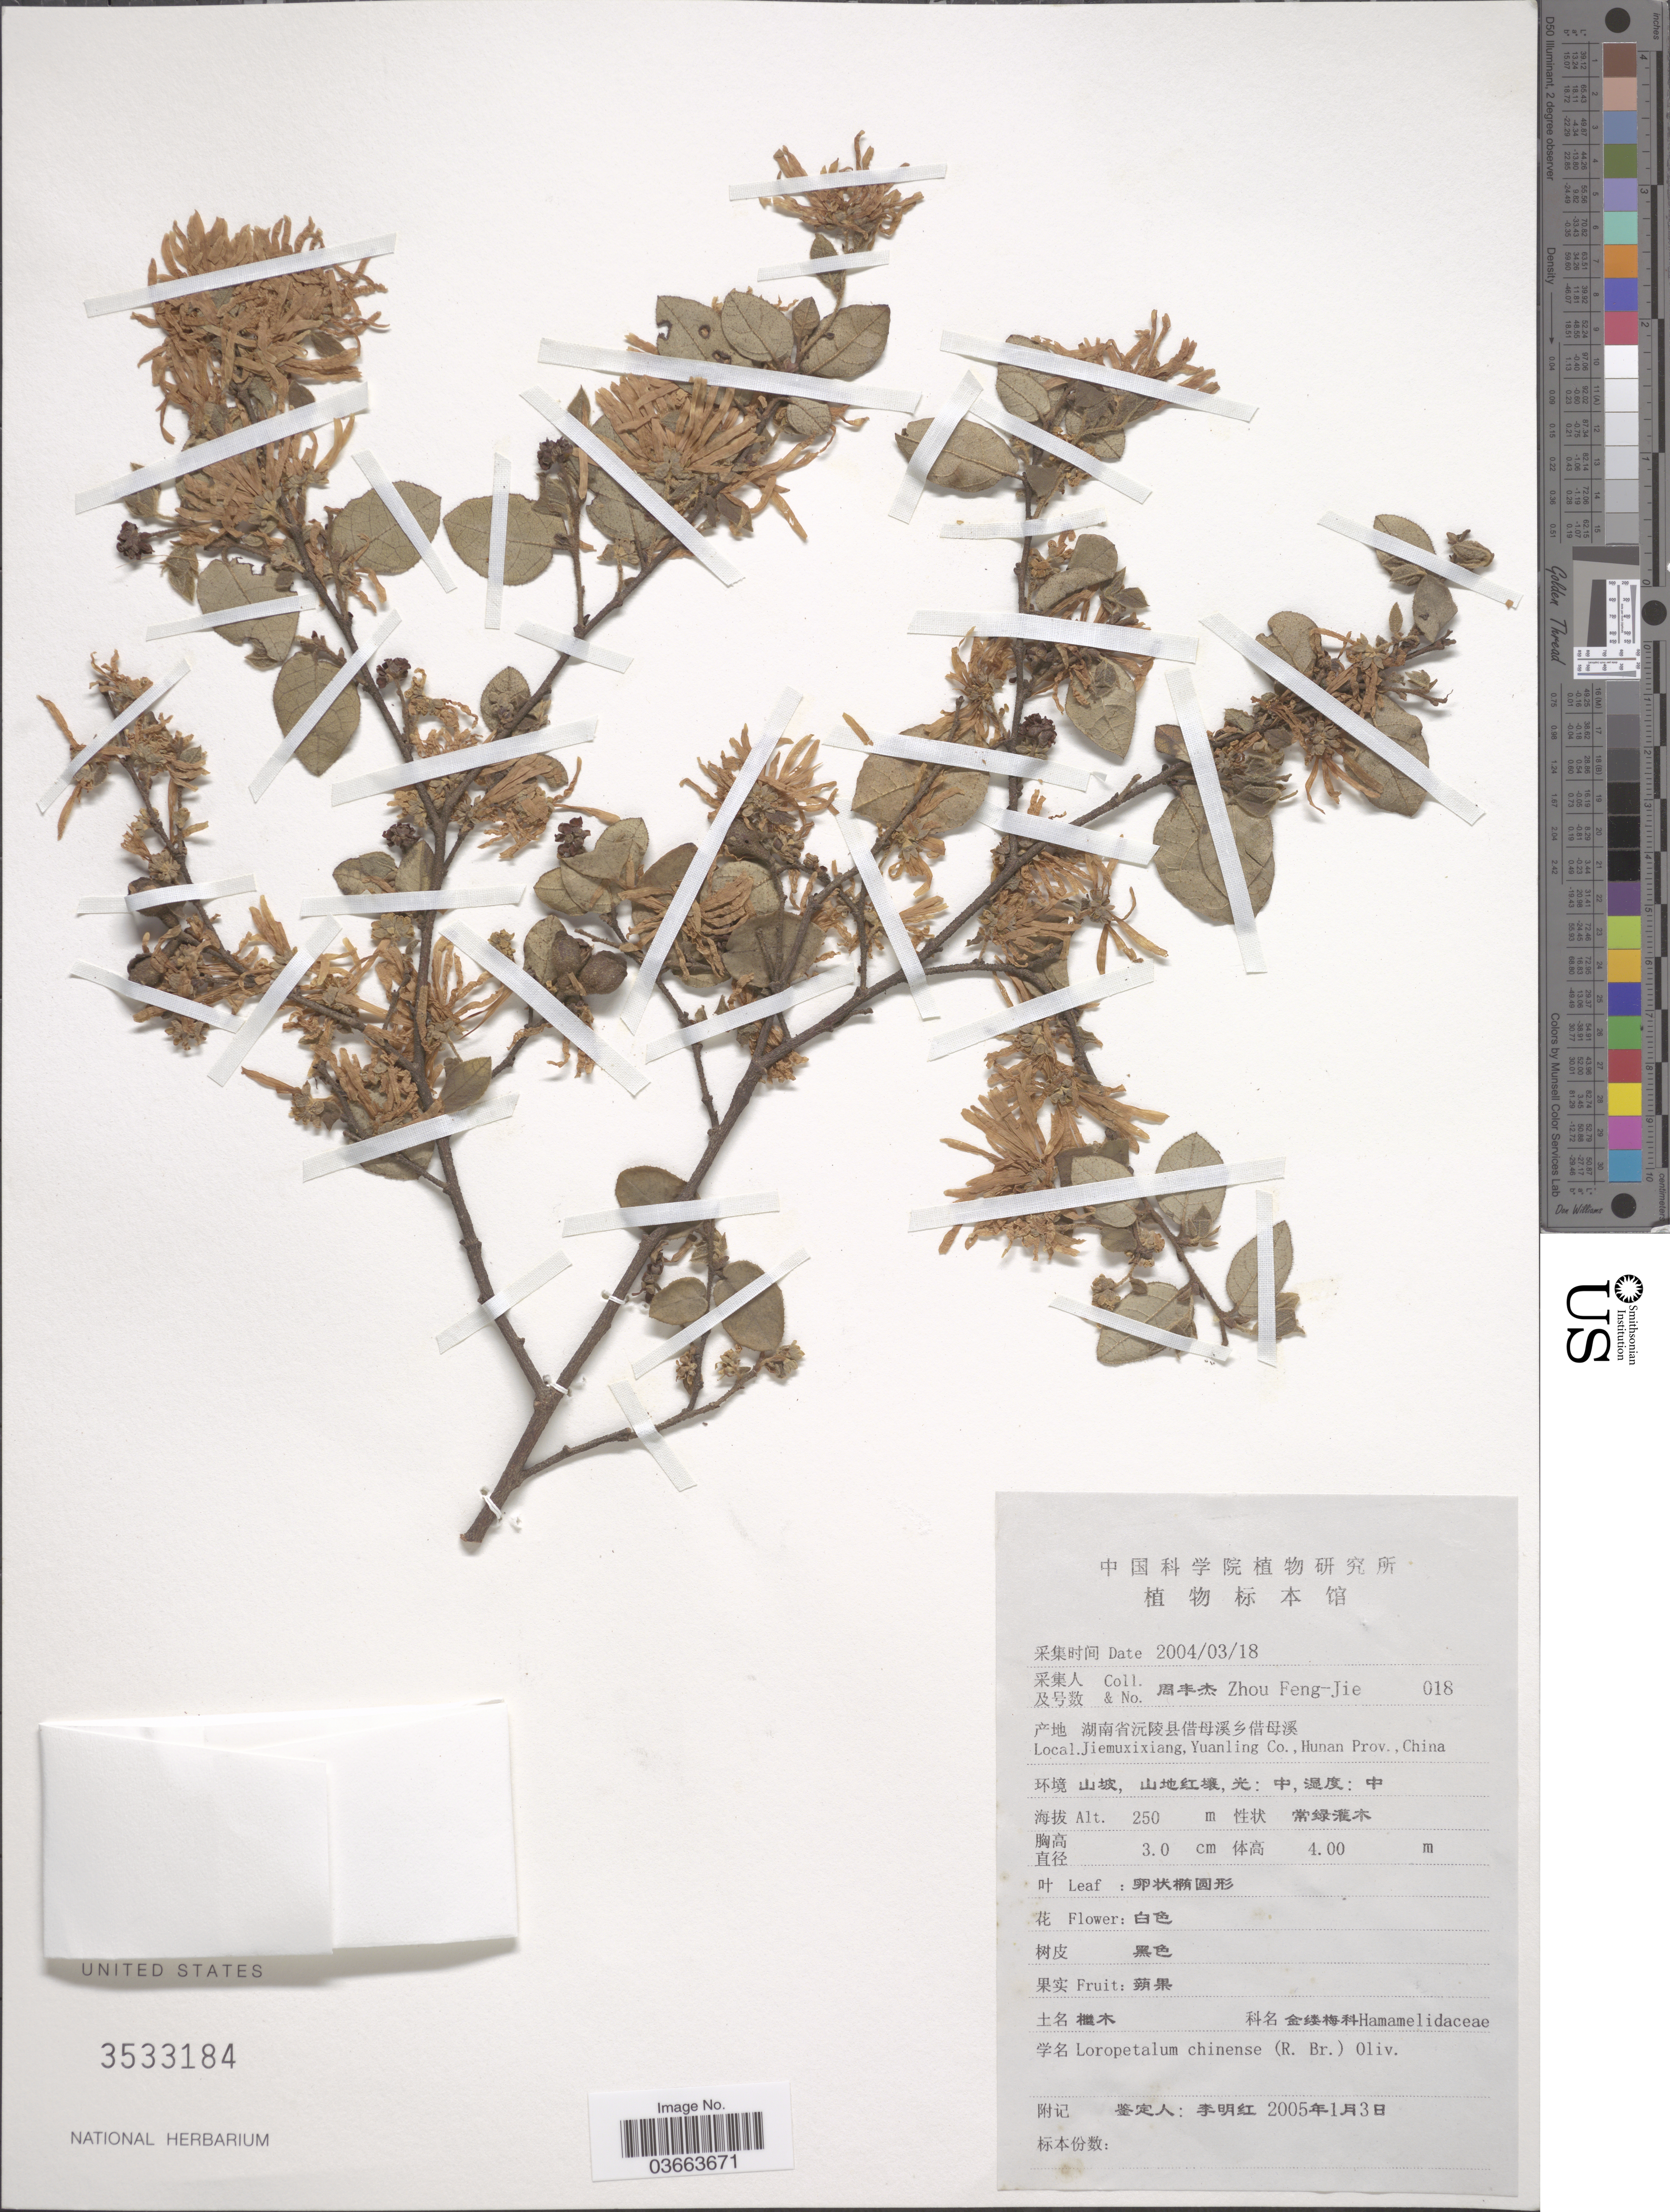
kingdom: Plantae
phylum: Tracheophyta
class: Magnoliopsida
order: Saxifragales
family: Hamamelidaceae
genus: Loropetalum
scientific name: Loropetalum chinense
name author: (R. Br.) Oliv.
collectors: F. Zhou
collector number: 018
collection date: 2004-03-18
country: China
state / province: Hunan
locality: Jiemuxixiang, Yuanling Co.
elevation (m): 250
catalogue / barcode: US 3533184